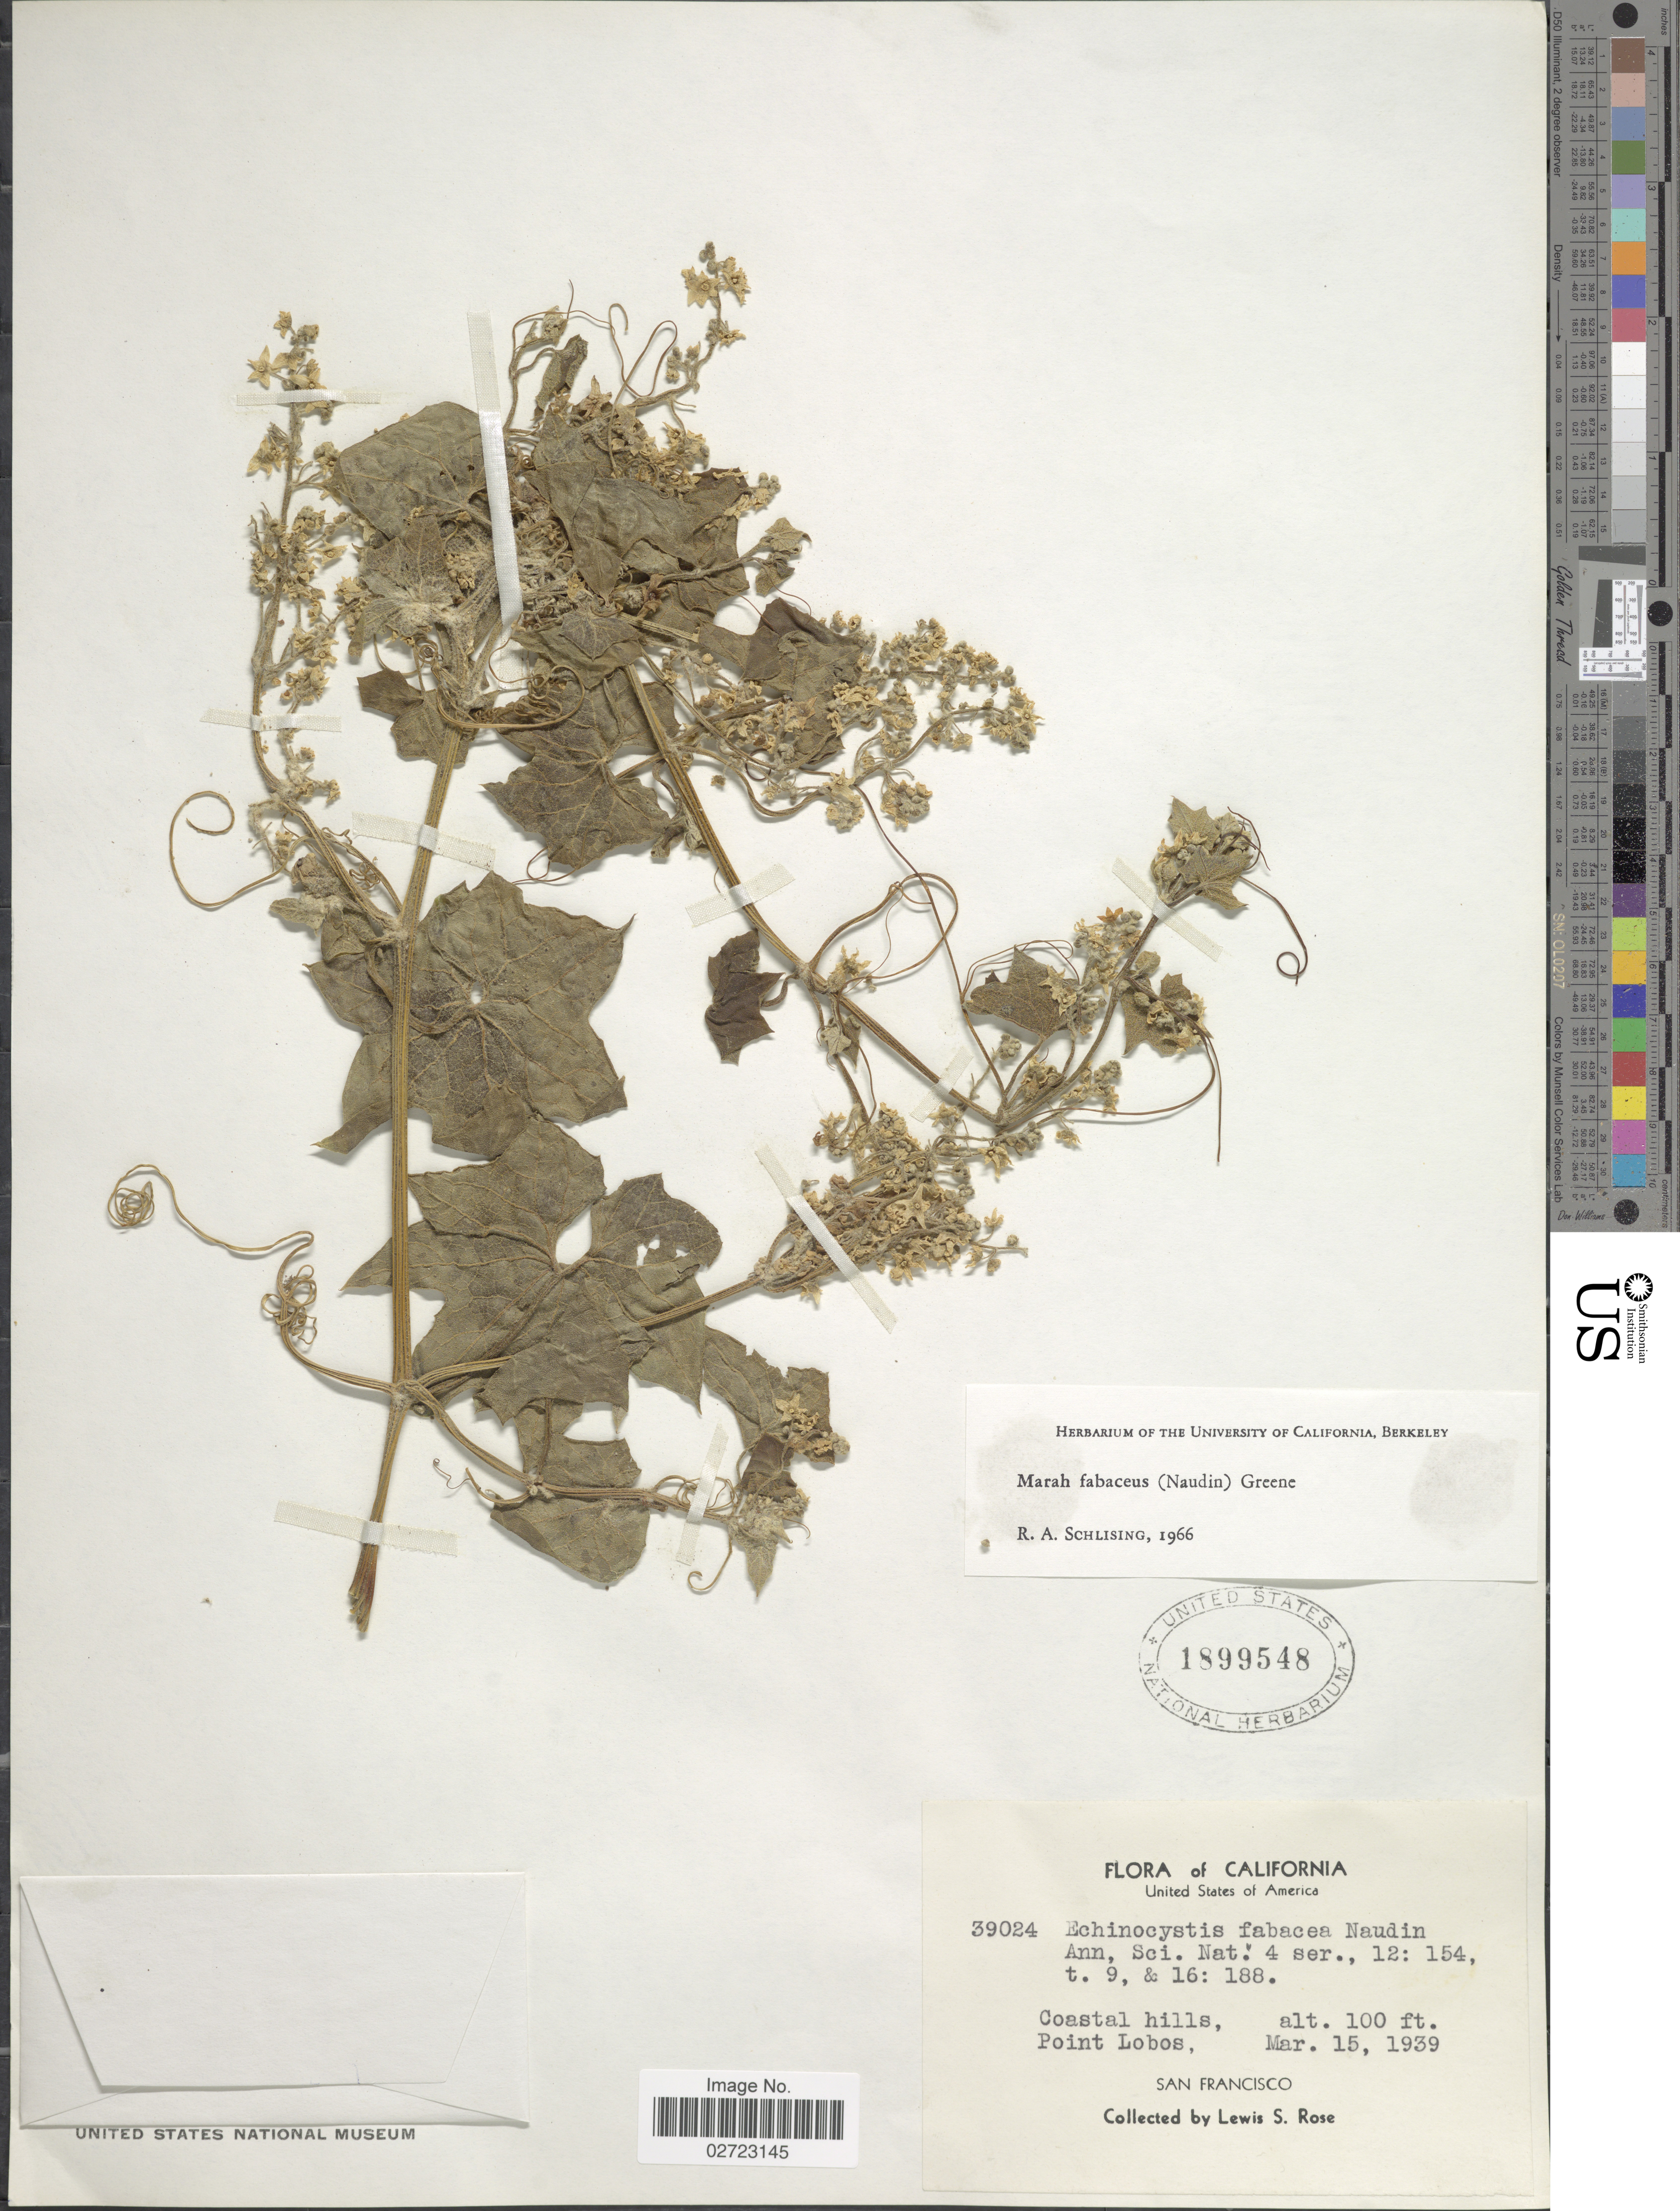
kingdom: Plantae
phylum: Tracheophyta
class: Magnoliopsida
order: Cucurbitales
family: Cucurbitaceae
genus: Marah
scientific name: Marah fabacea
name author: (Naudin) Greene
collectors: L. S. Rose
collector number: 39024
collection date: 1939-03-15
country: United States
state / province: California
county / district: San Francisco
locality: San Francisco, Coastal hills, Point Lobos.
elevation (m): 30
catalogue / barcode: US 1899548